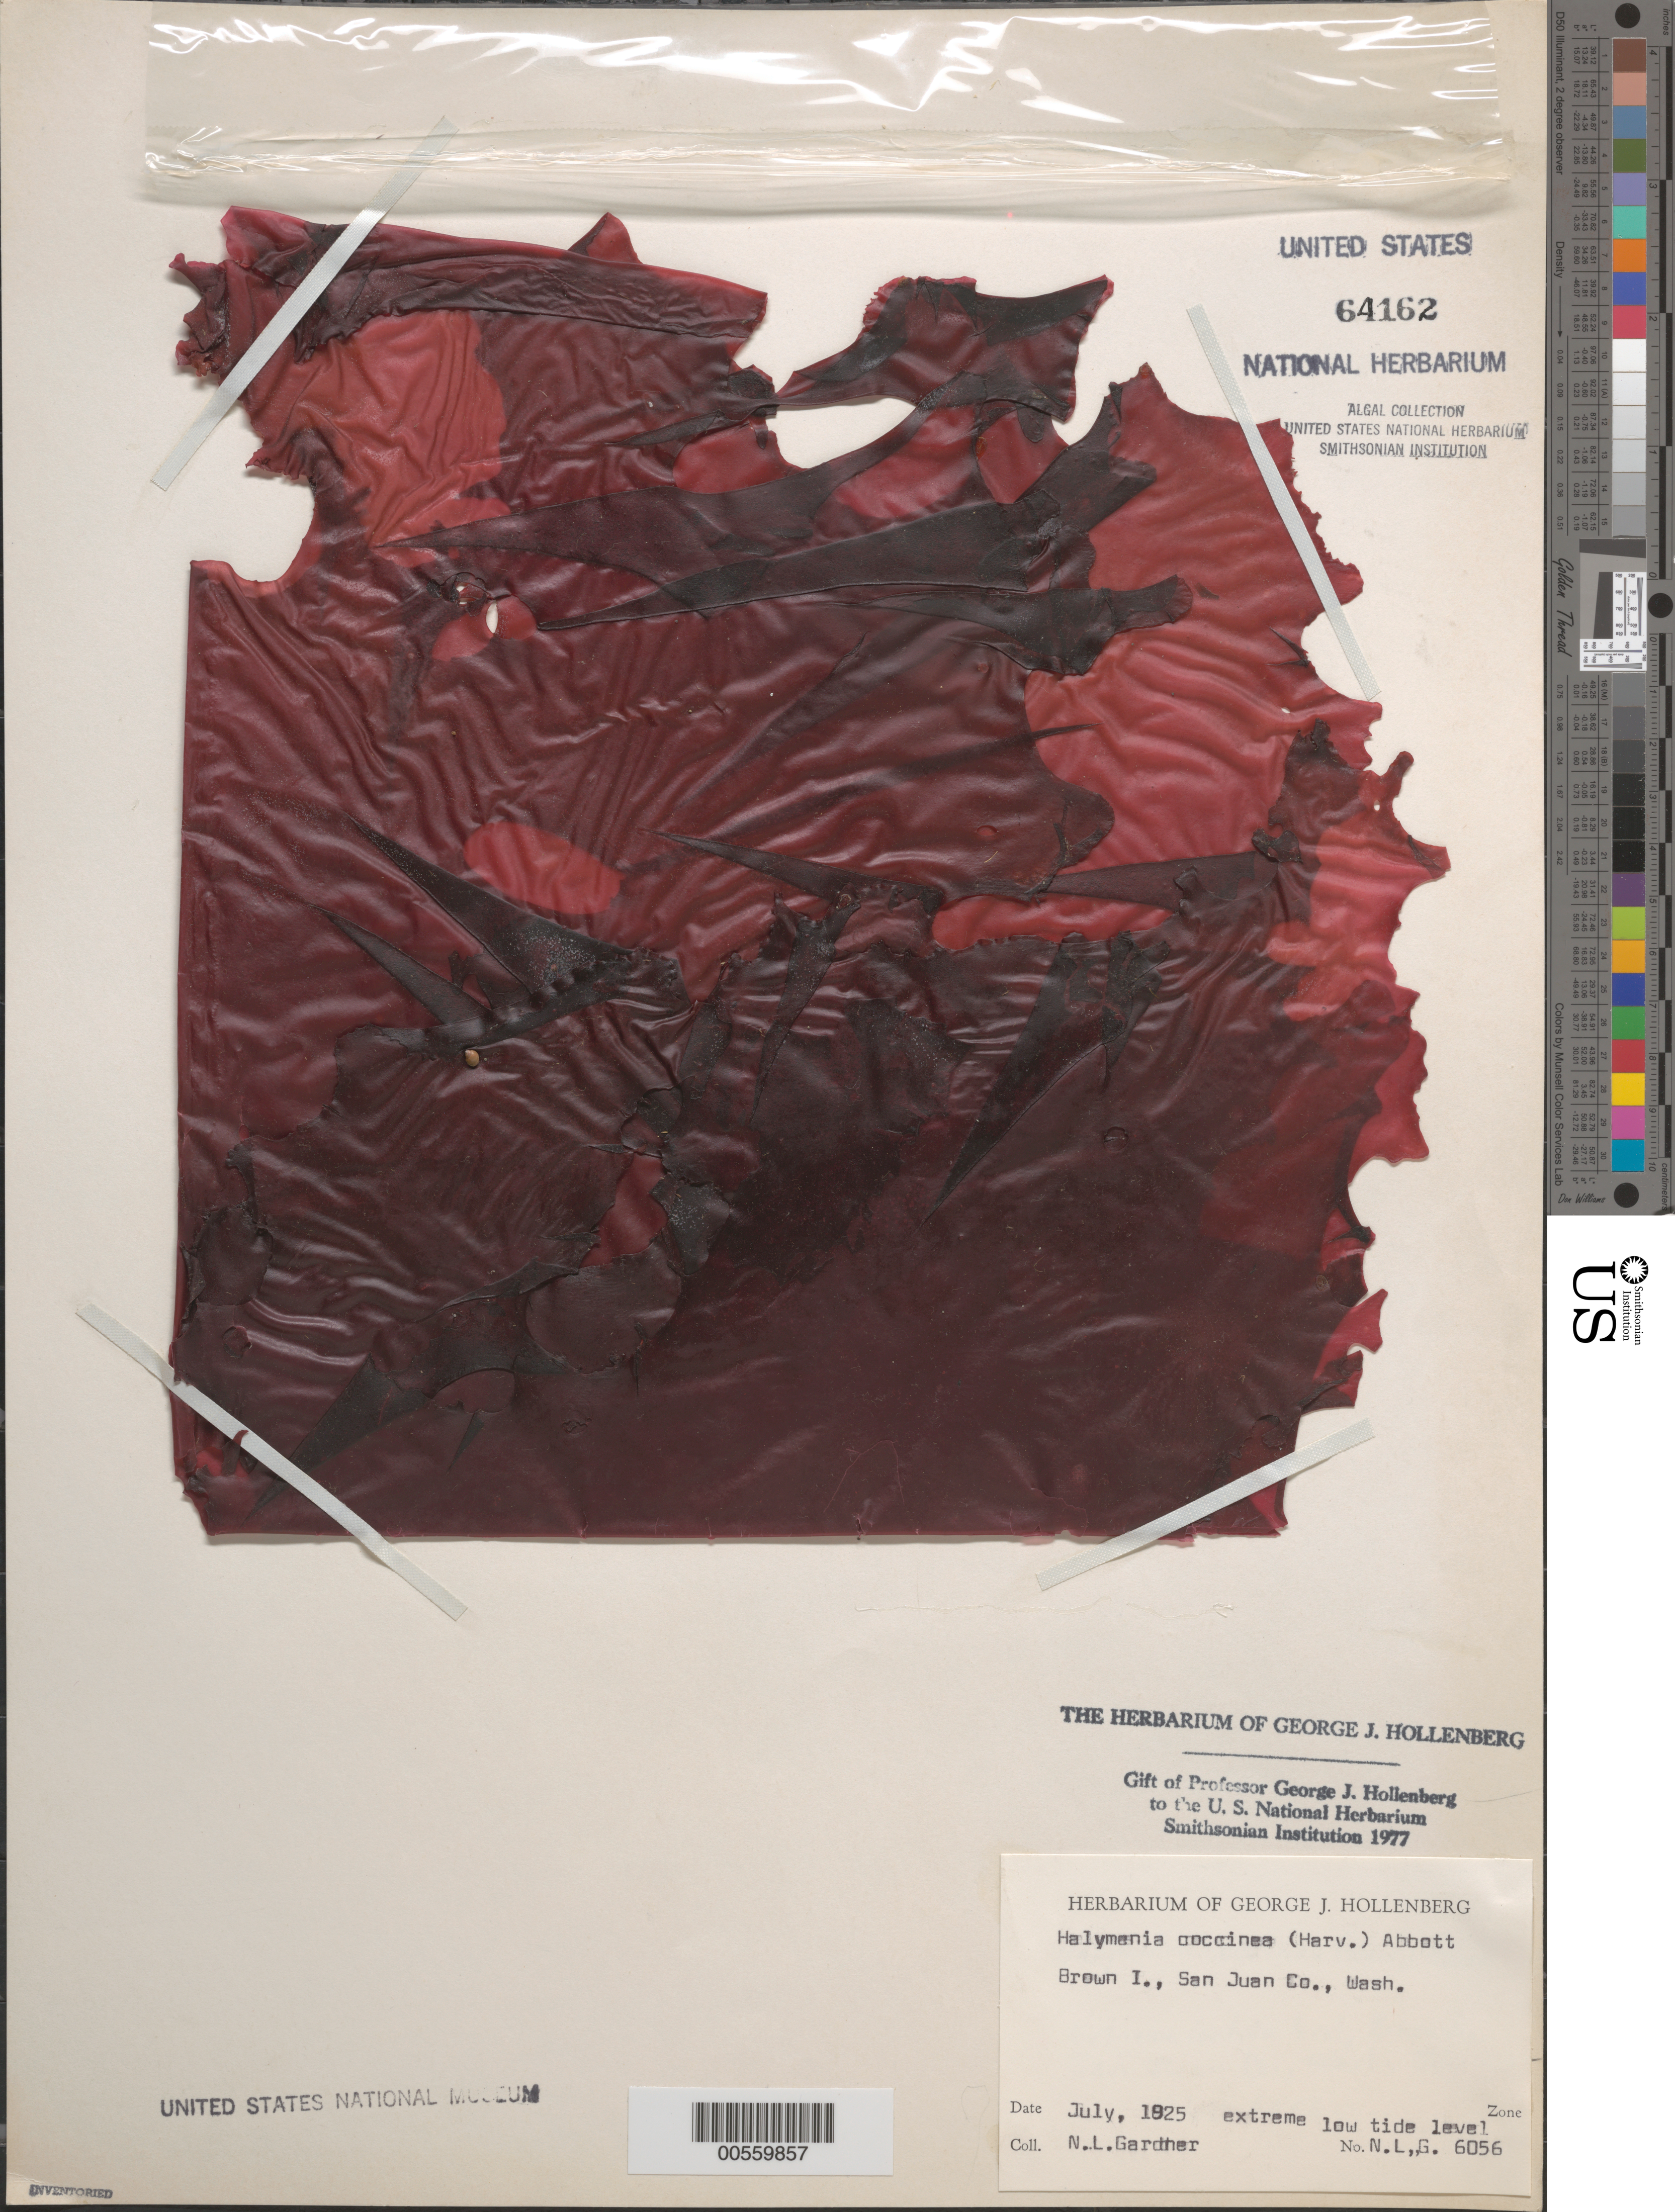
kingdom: Plantae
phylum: Rhodophyta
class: Florideophyceae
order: Gigartinales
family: Dumontiaceae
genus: Weeksia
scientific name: Weeksia coccinea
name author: (Harv.) S.C. Lindstrom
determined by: Algae name updating Project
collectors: N. Gardner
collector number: NLG 6056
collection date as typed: Jul 1925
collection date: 1925-07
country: United States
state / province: Washington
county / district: San Juan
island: Brown Island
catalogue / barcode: US 64162